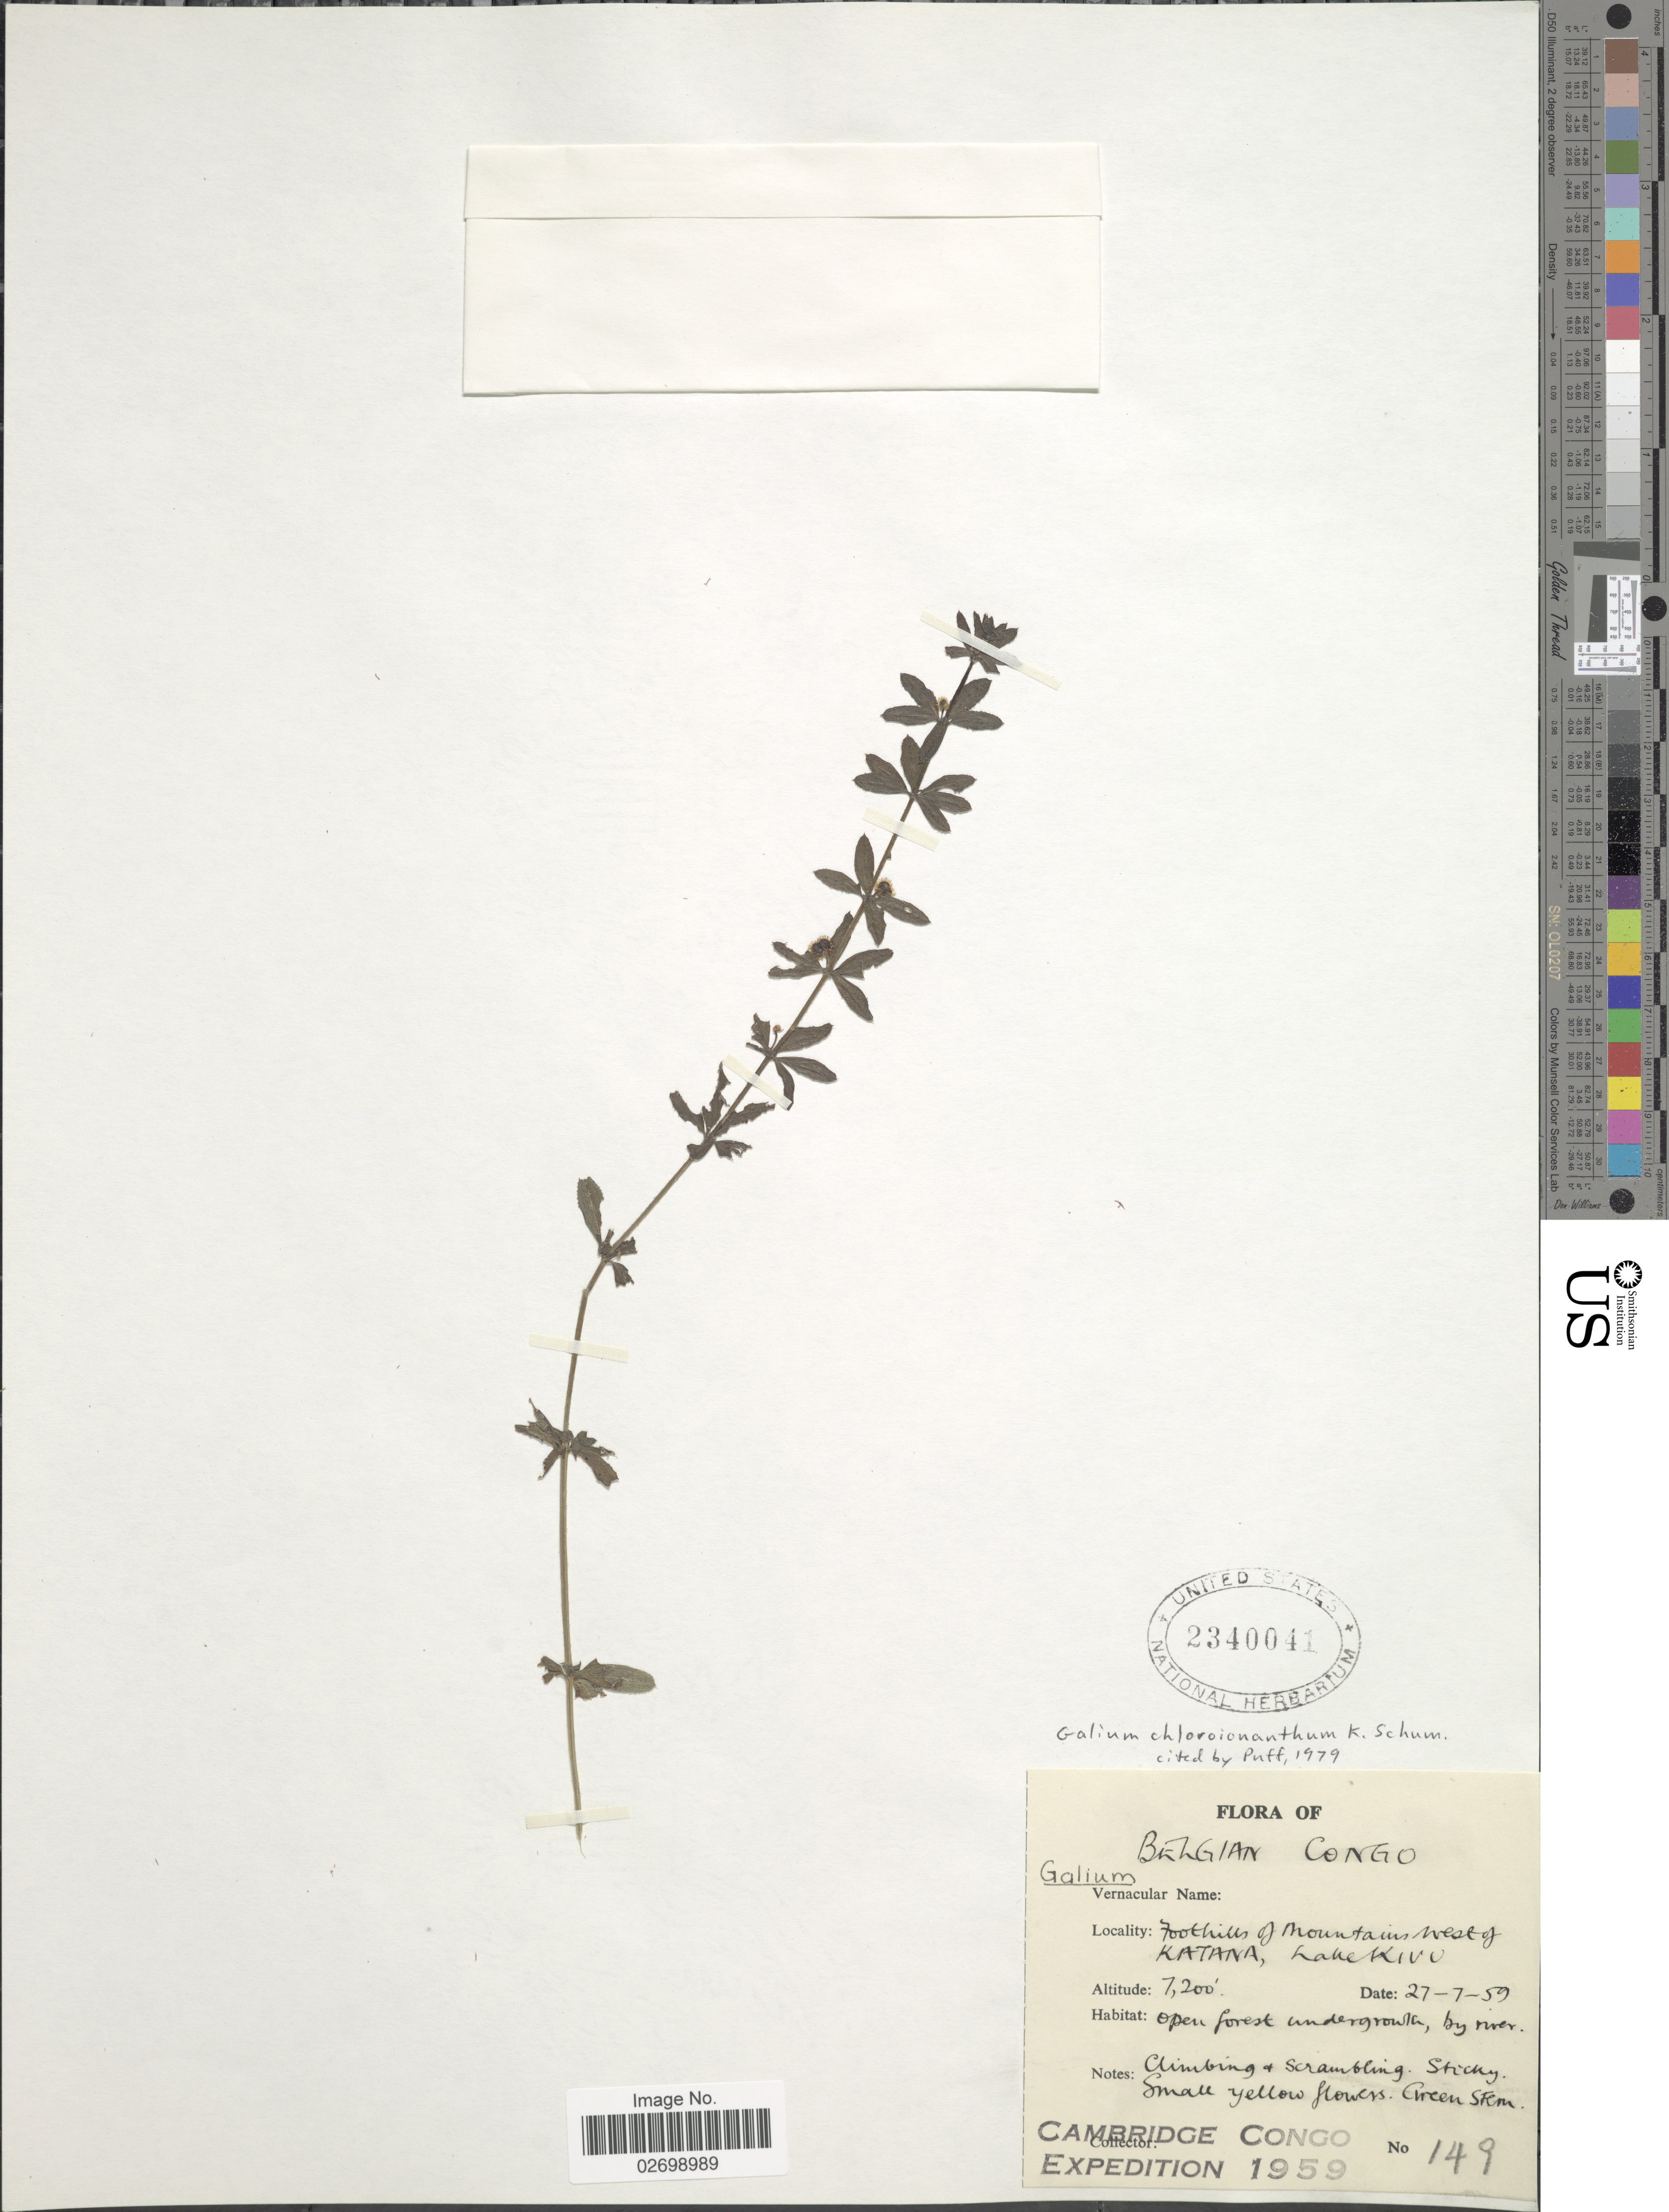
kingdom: Plantae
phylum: Tracheophyta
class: Magnoliopsida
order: Gentianales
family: Rubiaceae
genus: Galium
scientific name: Galium chloroionanthum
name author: K. Schum.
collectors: ex Cambridge Congo exped.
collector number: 149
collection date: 1959-07-27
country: Congo, Democratic Republic of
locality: Belgian Congo. Foothills of mountains west of Katana, Lake Kivu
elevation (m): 2195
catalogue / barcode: US 2340041